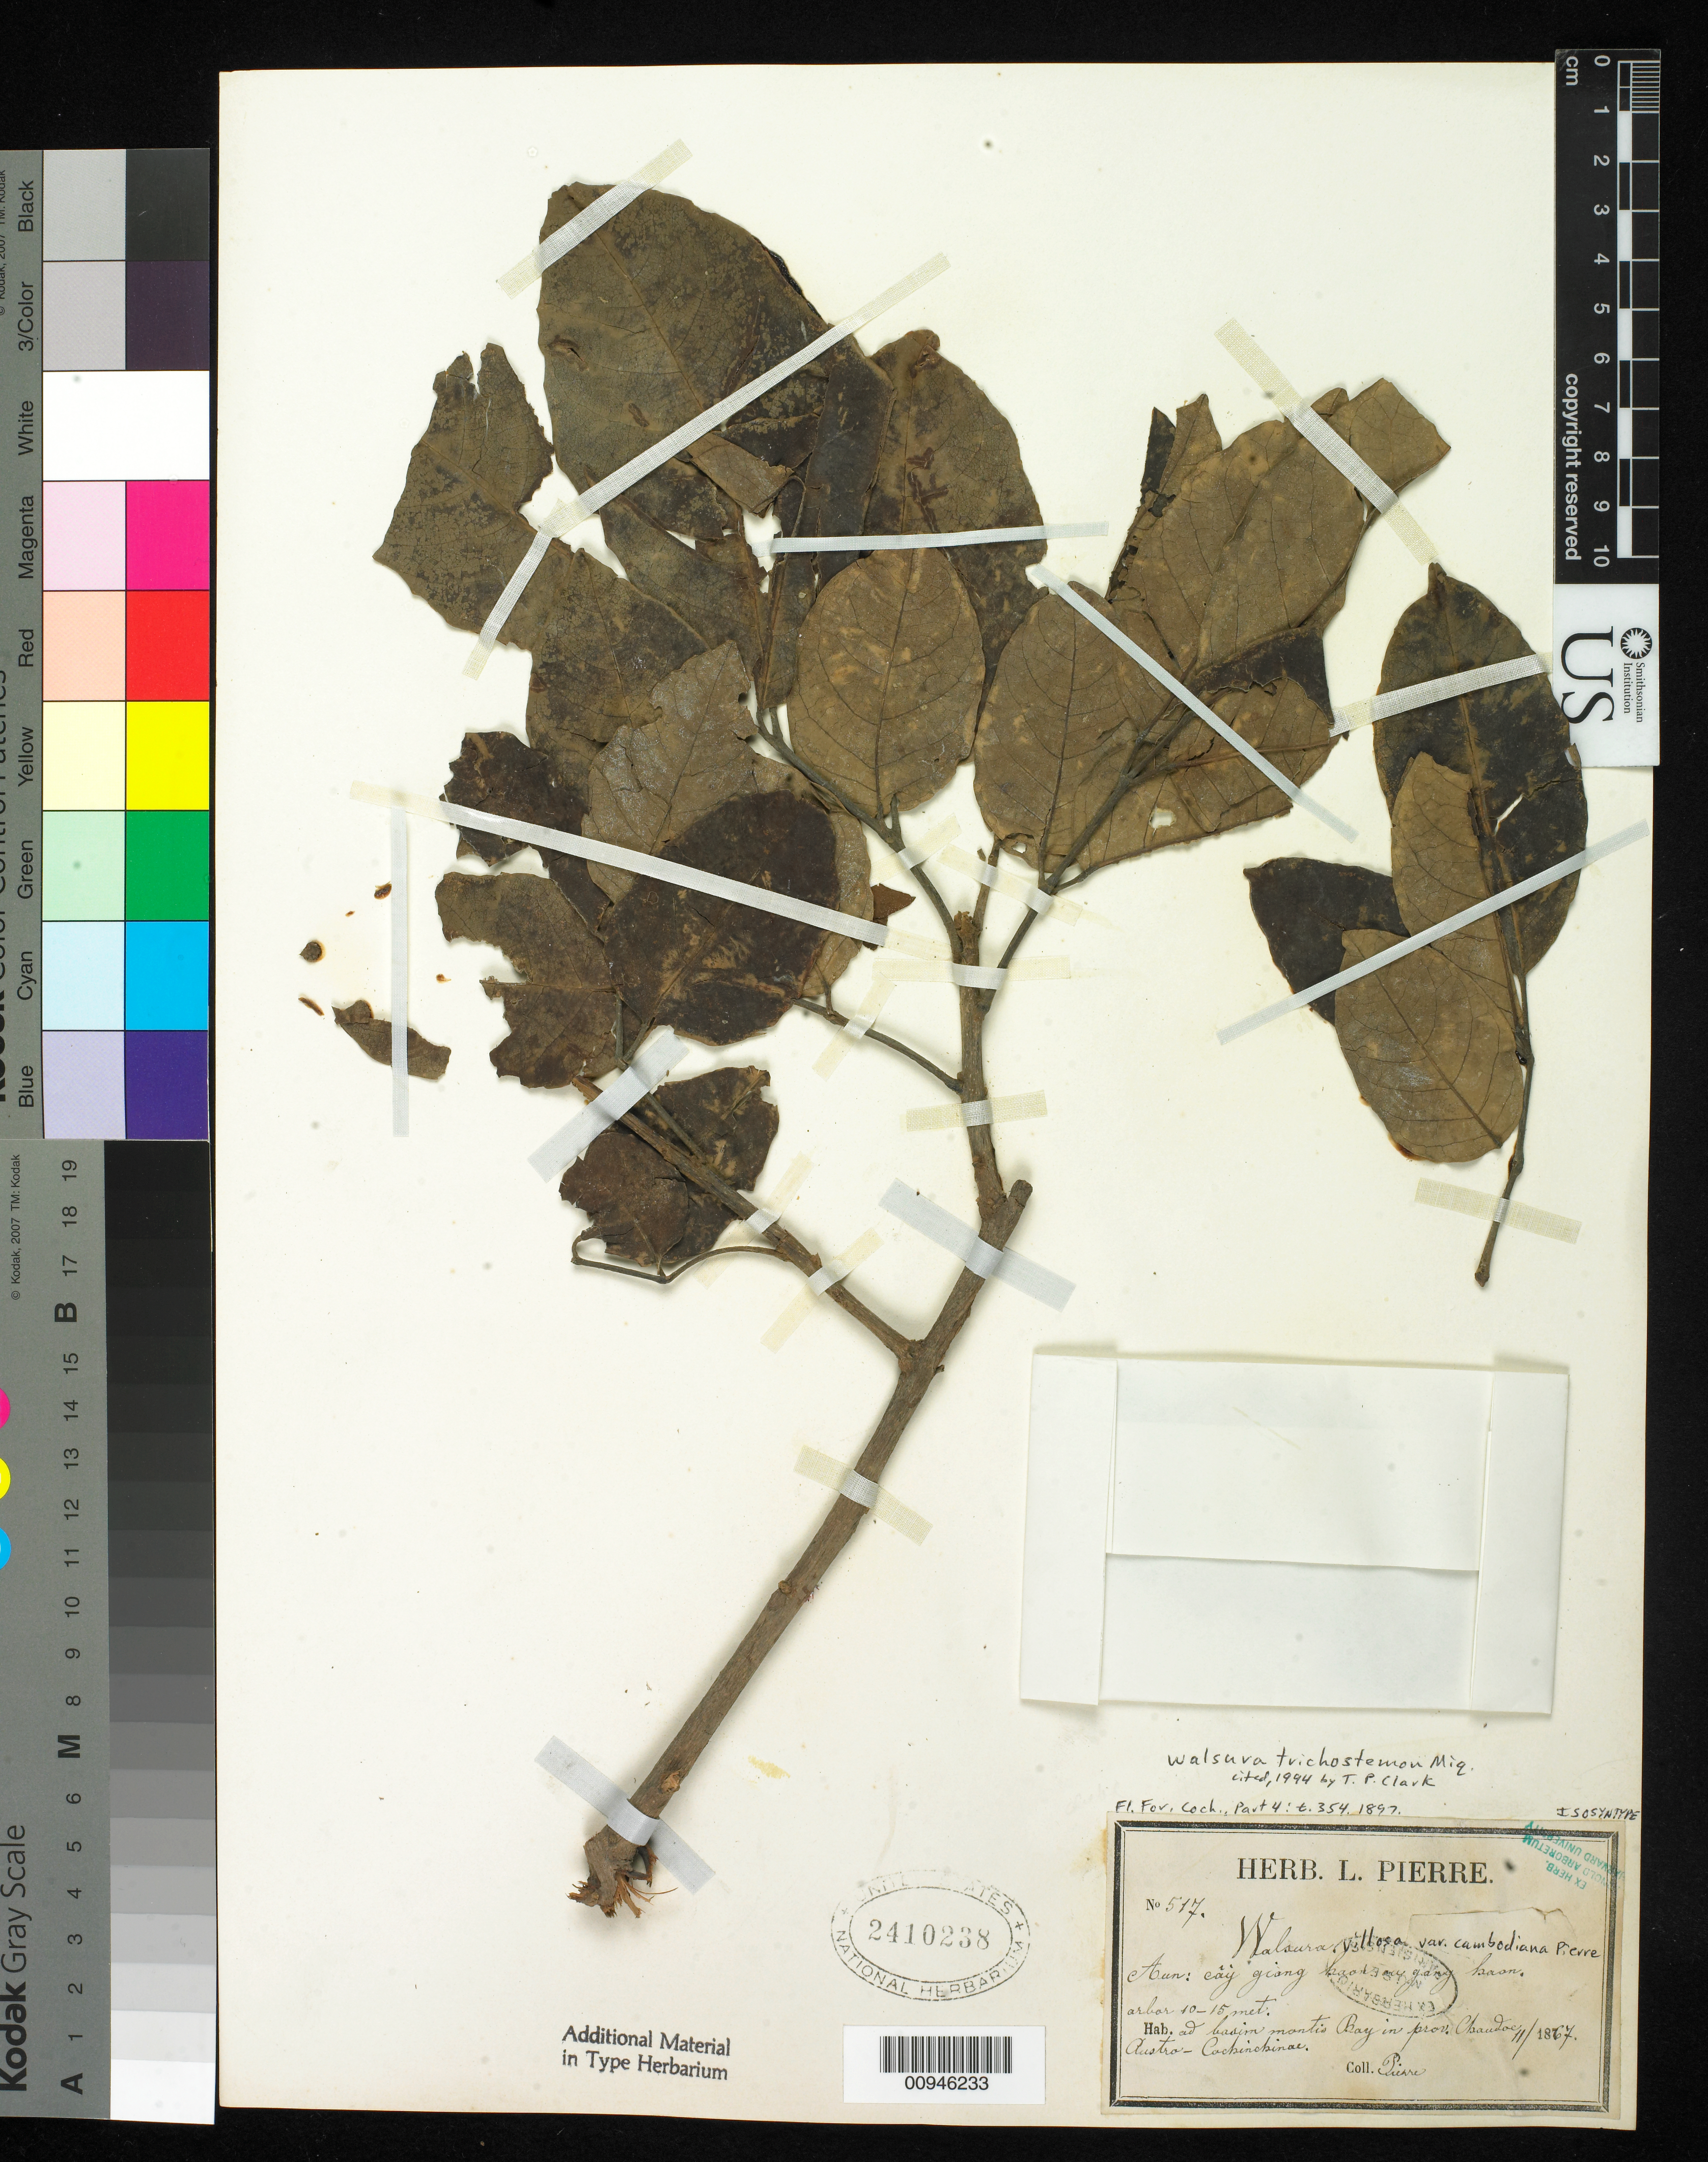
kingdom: Plantae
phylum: Tracheophyta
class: Magnoliopsida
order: Sapindales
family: Meliaceae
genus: Walsura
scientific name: Walsura villosa var. cambodiana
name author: Pierre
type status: Isosyntype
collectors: J. Pierre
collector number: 517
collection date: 1867-11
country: Cambodia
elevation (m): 10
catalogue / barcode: US 2410238